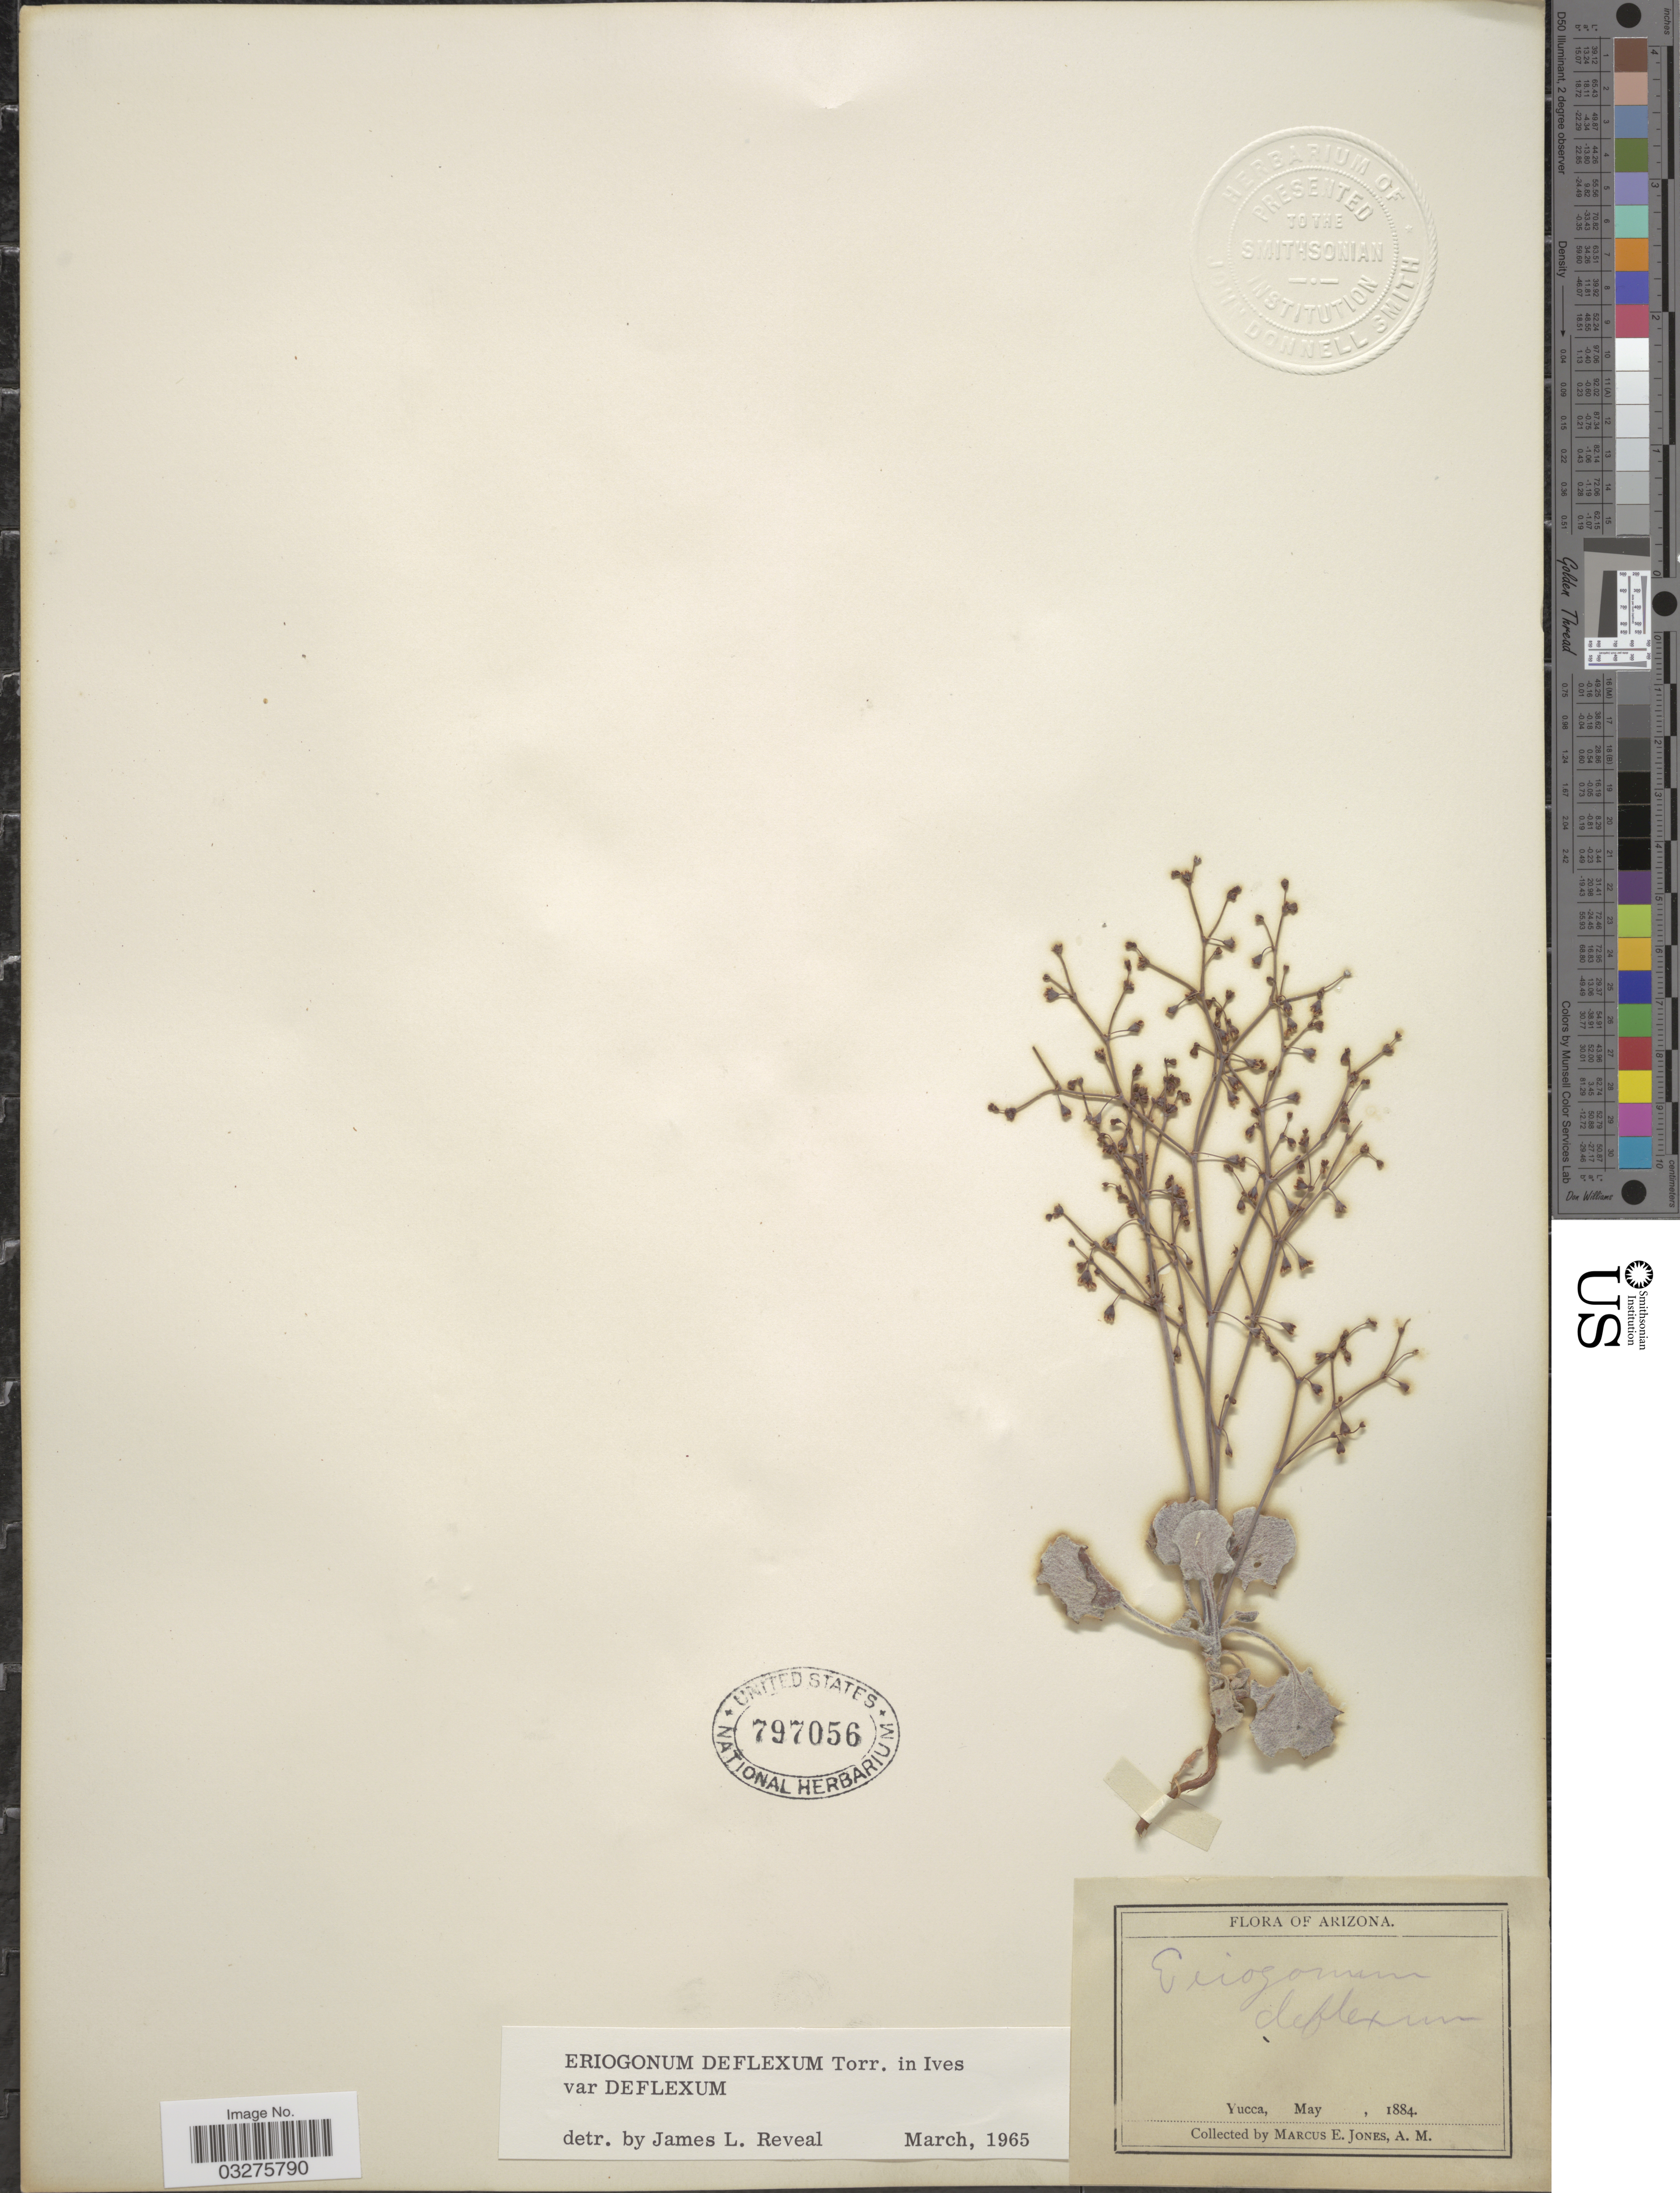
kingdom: Plantae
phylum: Tracheophyta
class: Magnoliopsida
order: Caryophyllales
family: Polygonaceae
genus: Eriogonum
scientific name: Eriogonum deflexum var. deflexum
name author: Torr. in Ives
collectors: M. E. Jones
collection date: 1884-05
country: United States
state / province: Arizona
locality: Yucca.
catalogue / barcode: US 797056